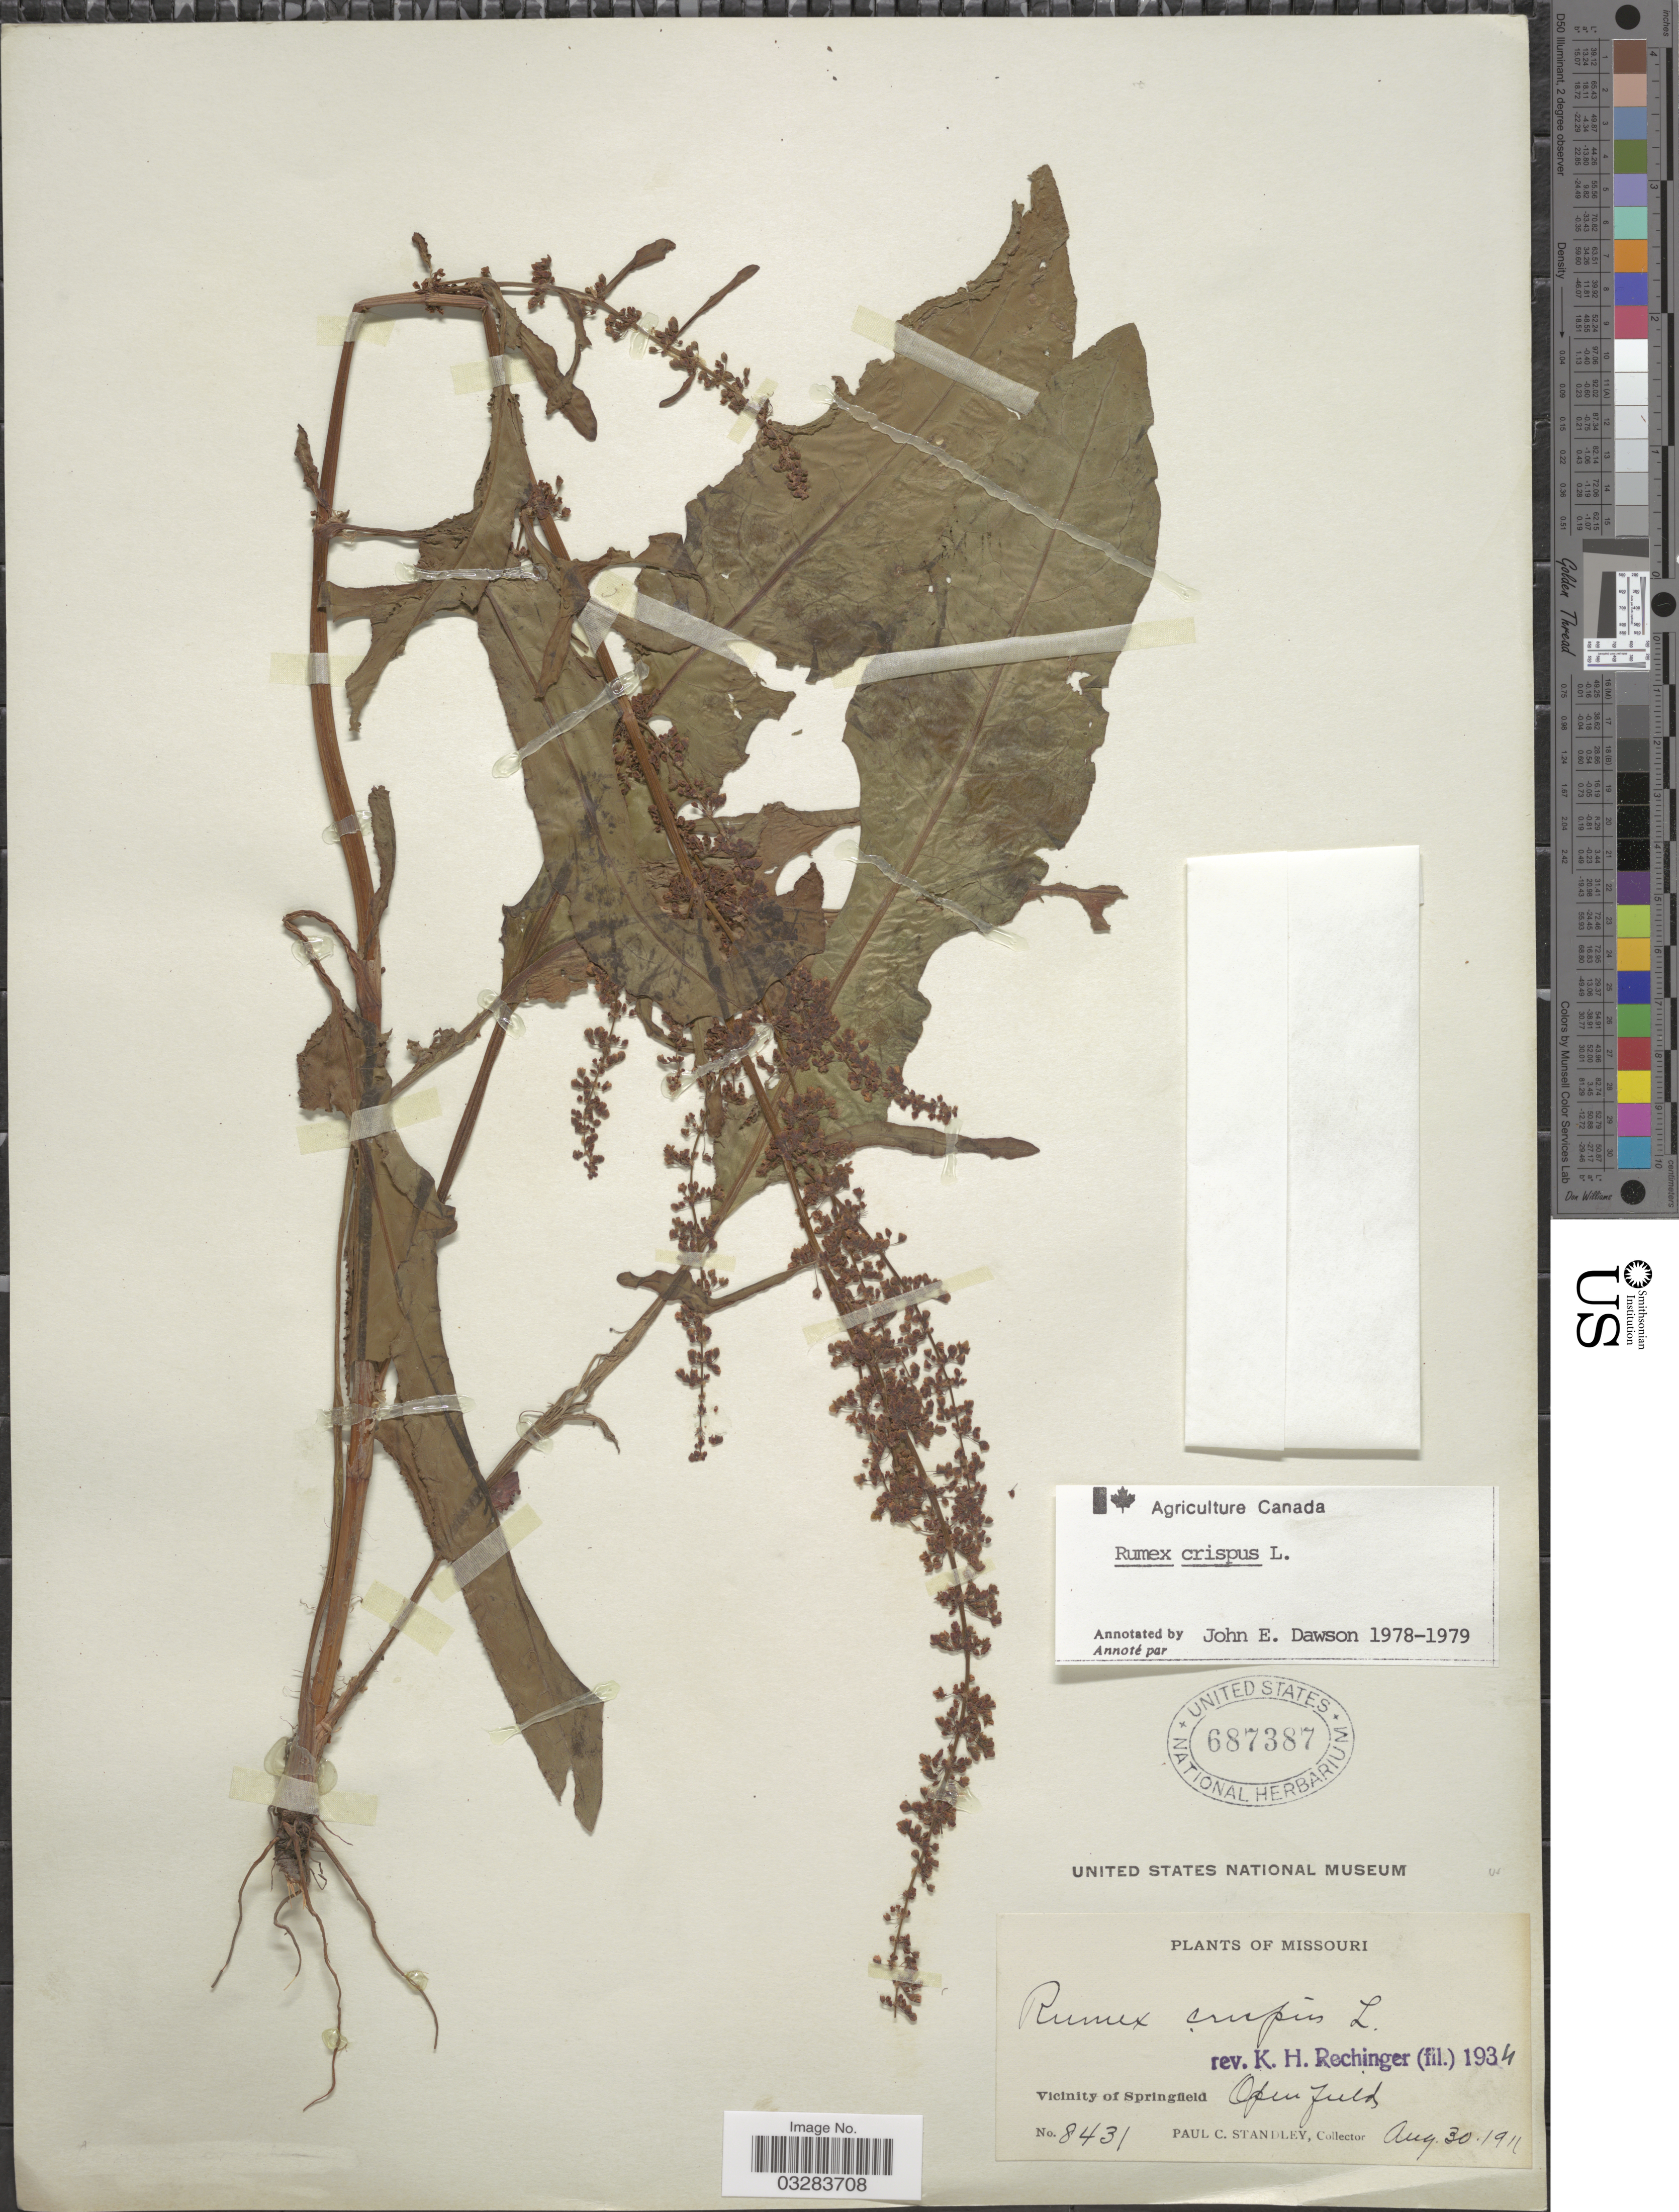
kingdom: Plantae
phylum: Tracheophyta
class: Magnoliopsida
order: Caryophyllales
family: Polygonaceae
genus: Rumex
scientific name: Rumex crispus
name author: L.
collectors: P. C. Standley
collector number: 8431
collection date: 1911-08-30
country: United States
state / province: Missouri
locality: Vicinity of Springfield.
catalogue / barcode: US 687387